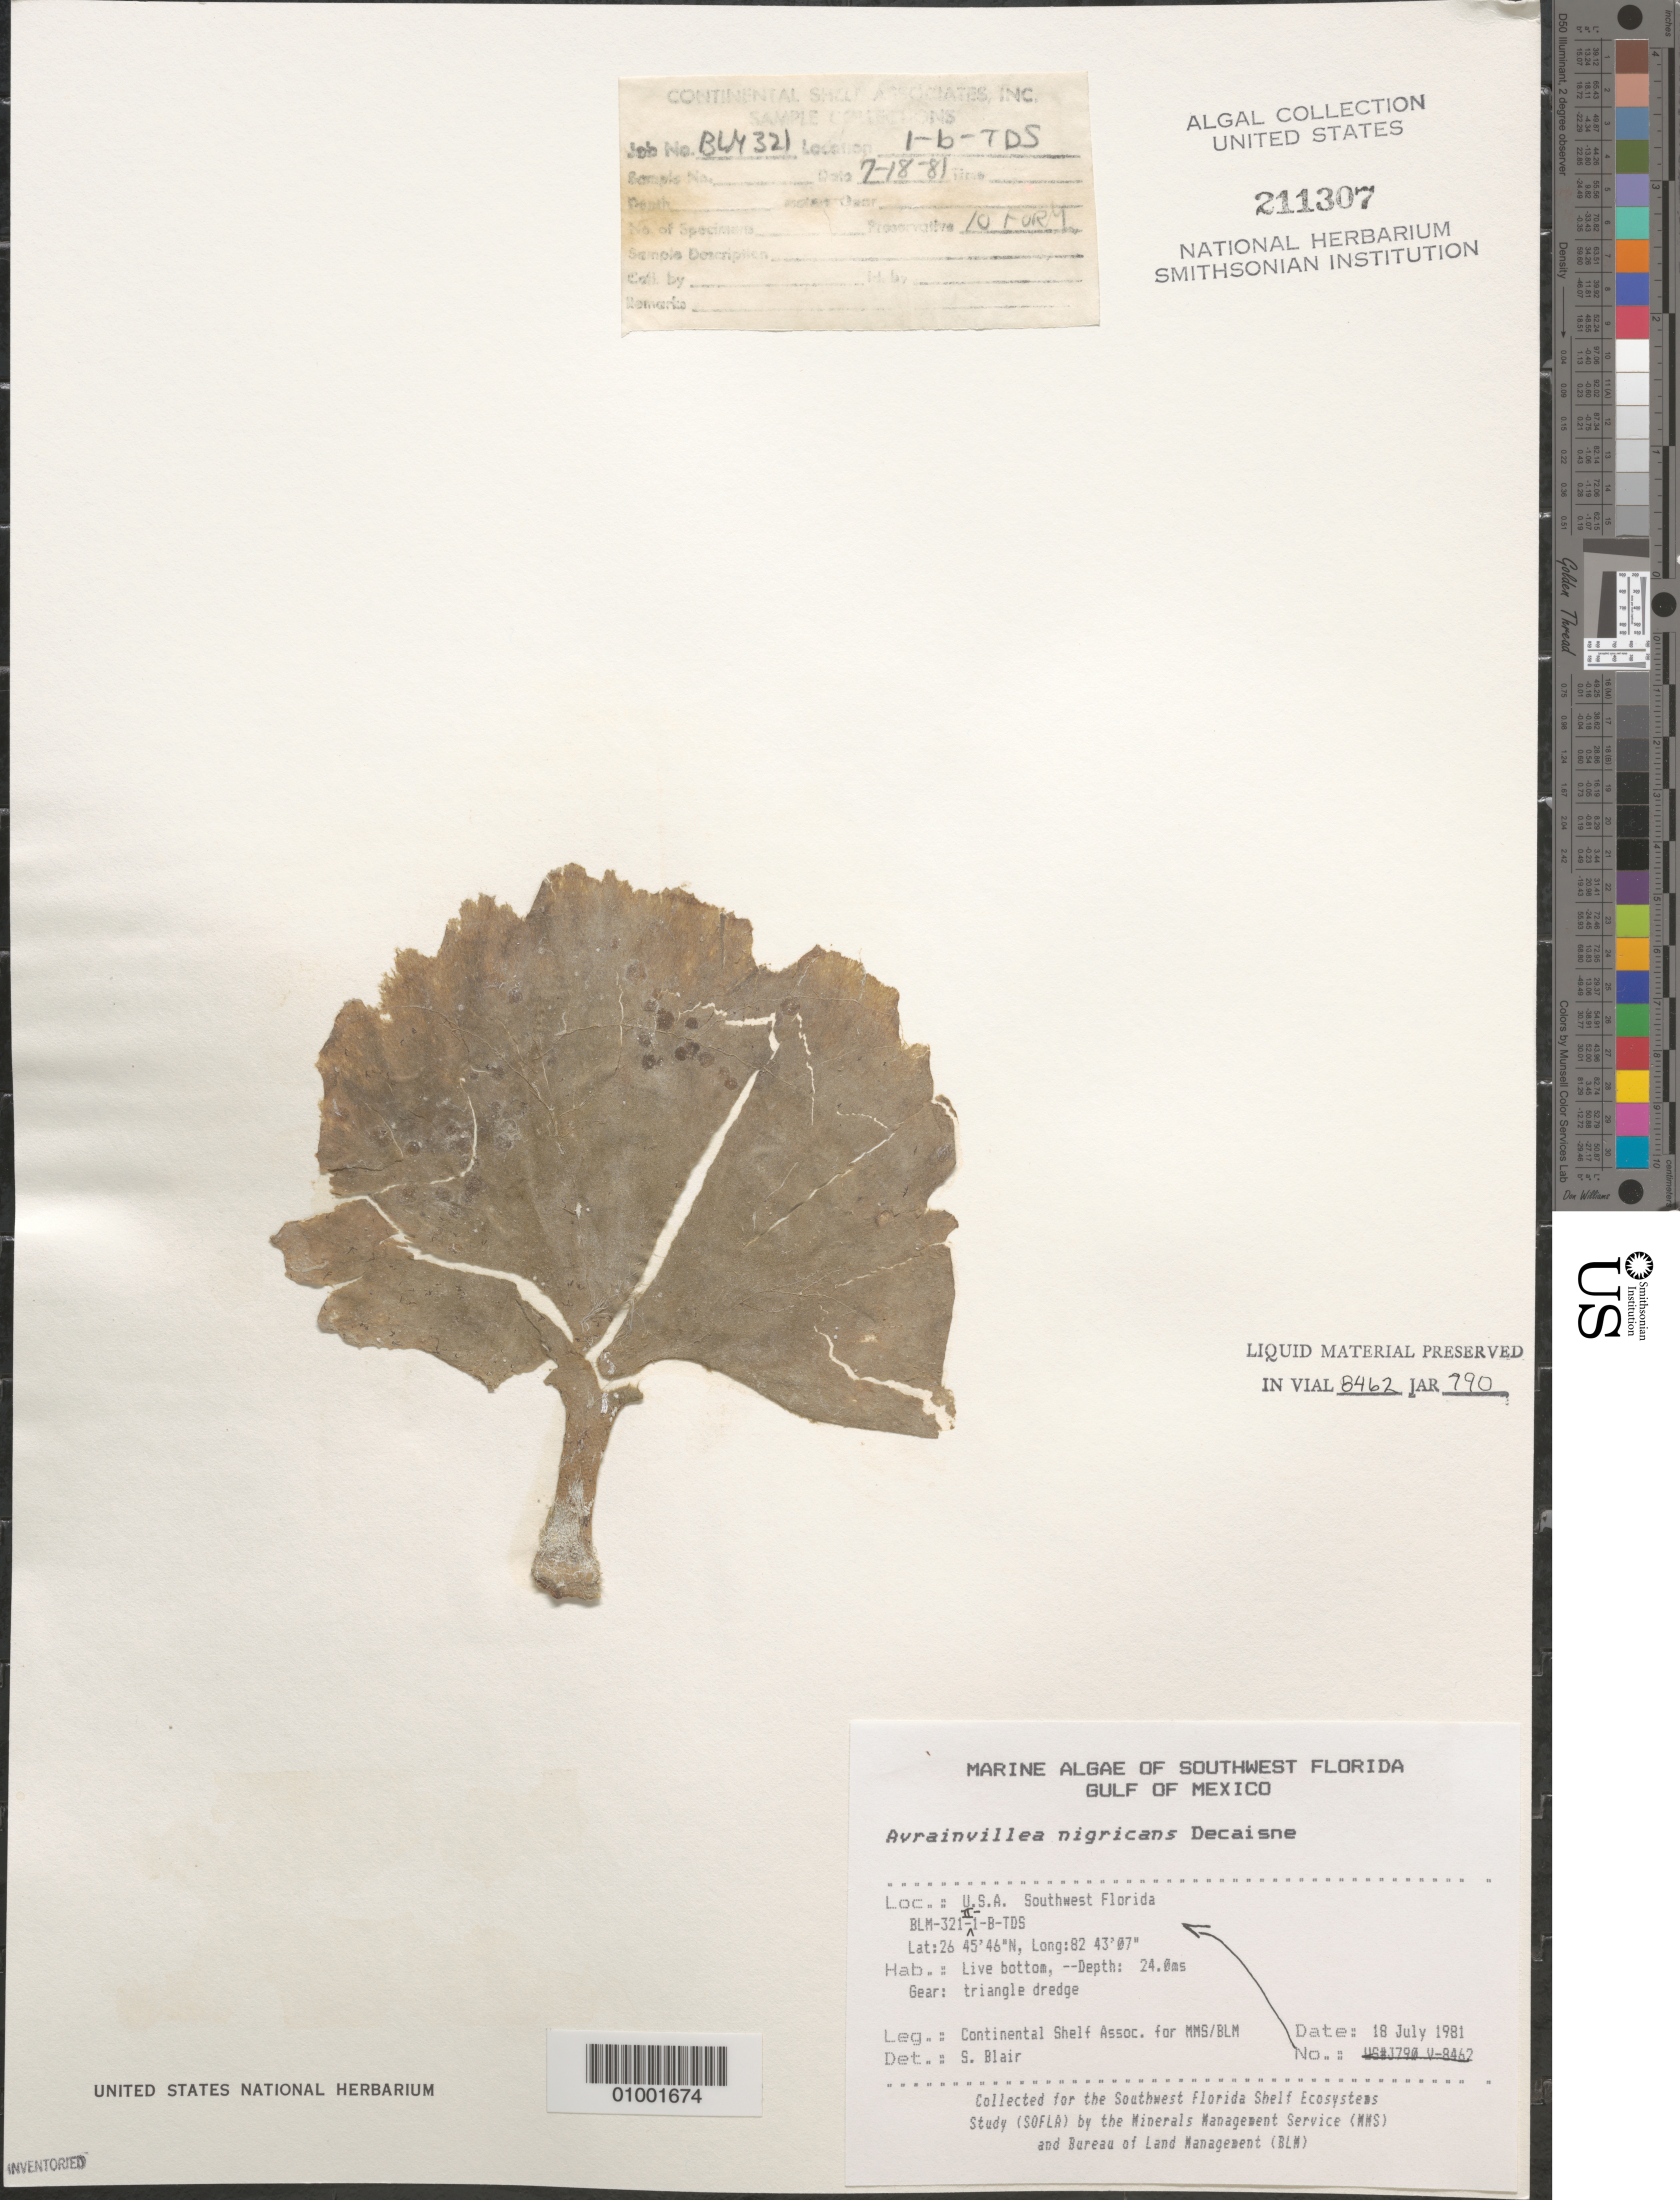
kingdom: Plantae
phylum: Chlorophyta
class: Ulvophyceae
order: Bryopsidales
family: Dichotomosiphonaceae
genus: Avrainvillea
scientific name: Avrainvillea nigricans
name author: Decne.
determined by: Blair, S. M.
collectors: Continental Shelf Associates for the MMS/BLM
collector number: BLM-321-II-1-B-TDS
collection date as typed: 18 Jul 1981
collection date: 1981-07-18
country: United States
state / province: Florida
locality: Gulf of Mexico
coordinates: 26 45'46"N, 82 43'07"W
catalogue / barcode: US 211307